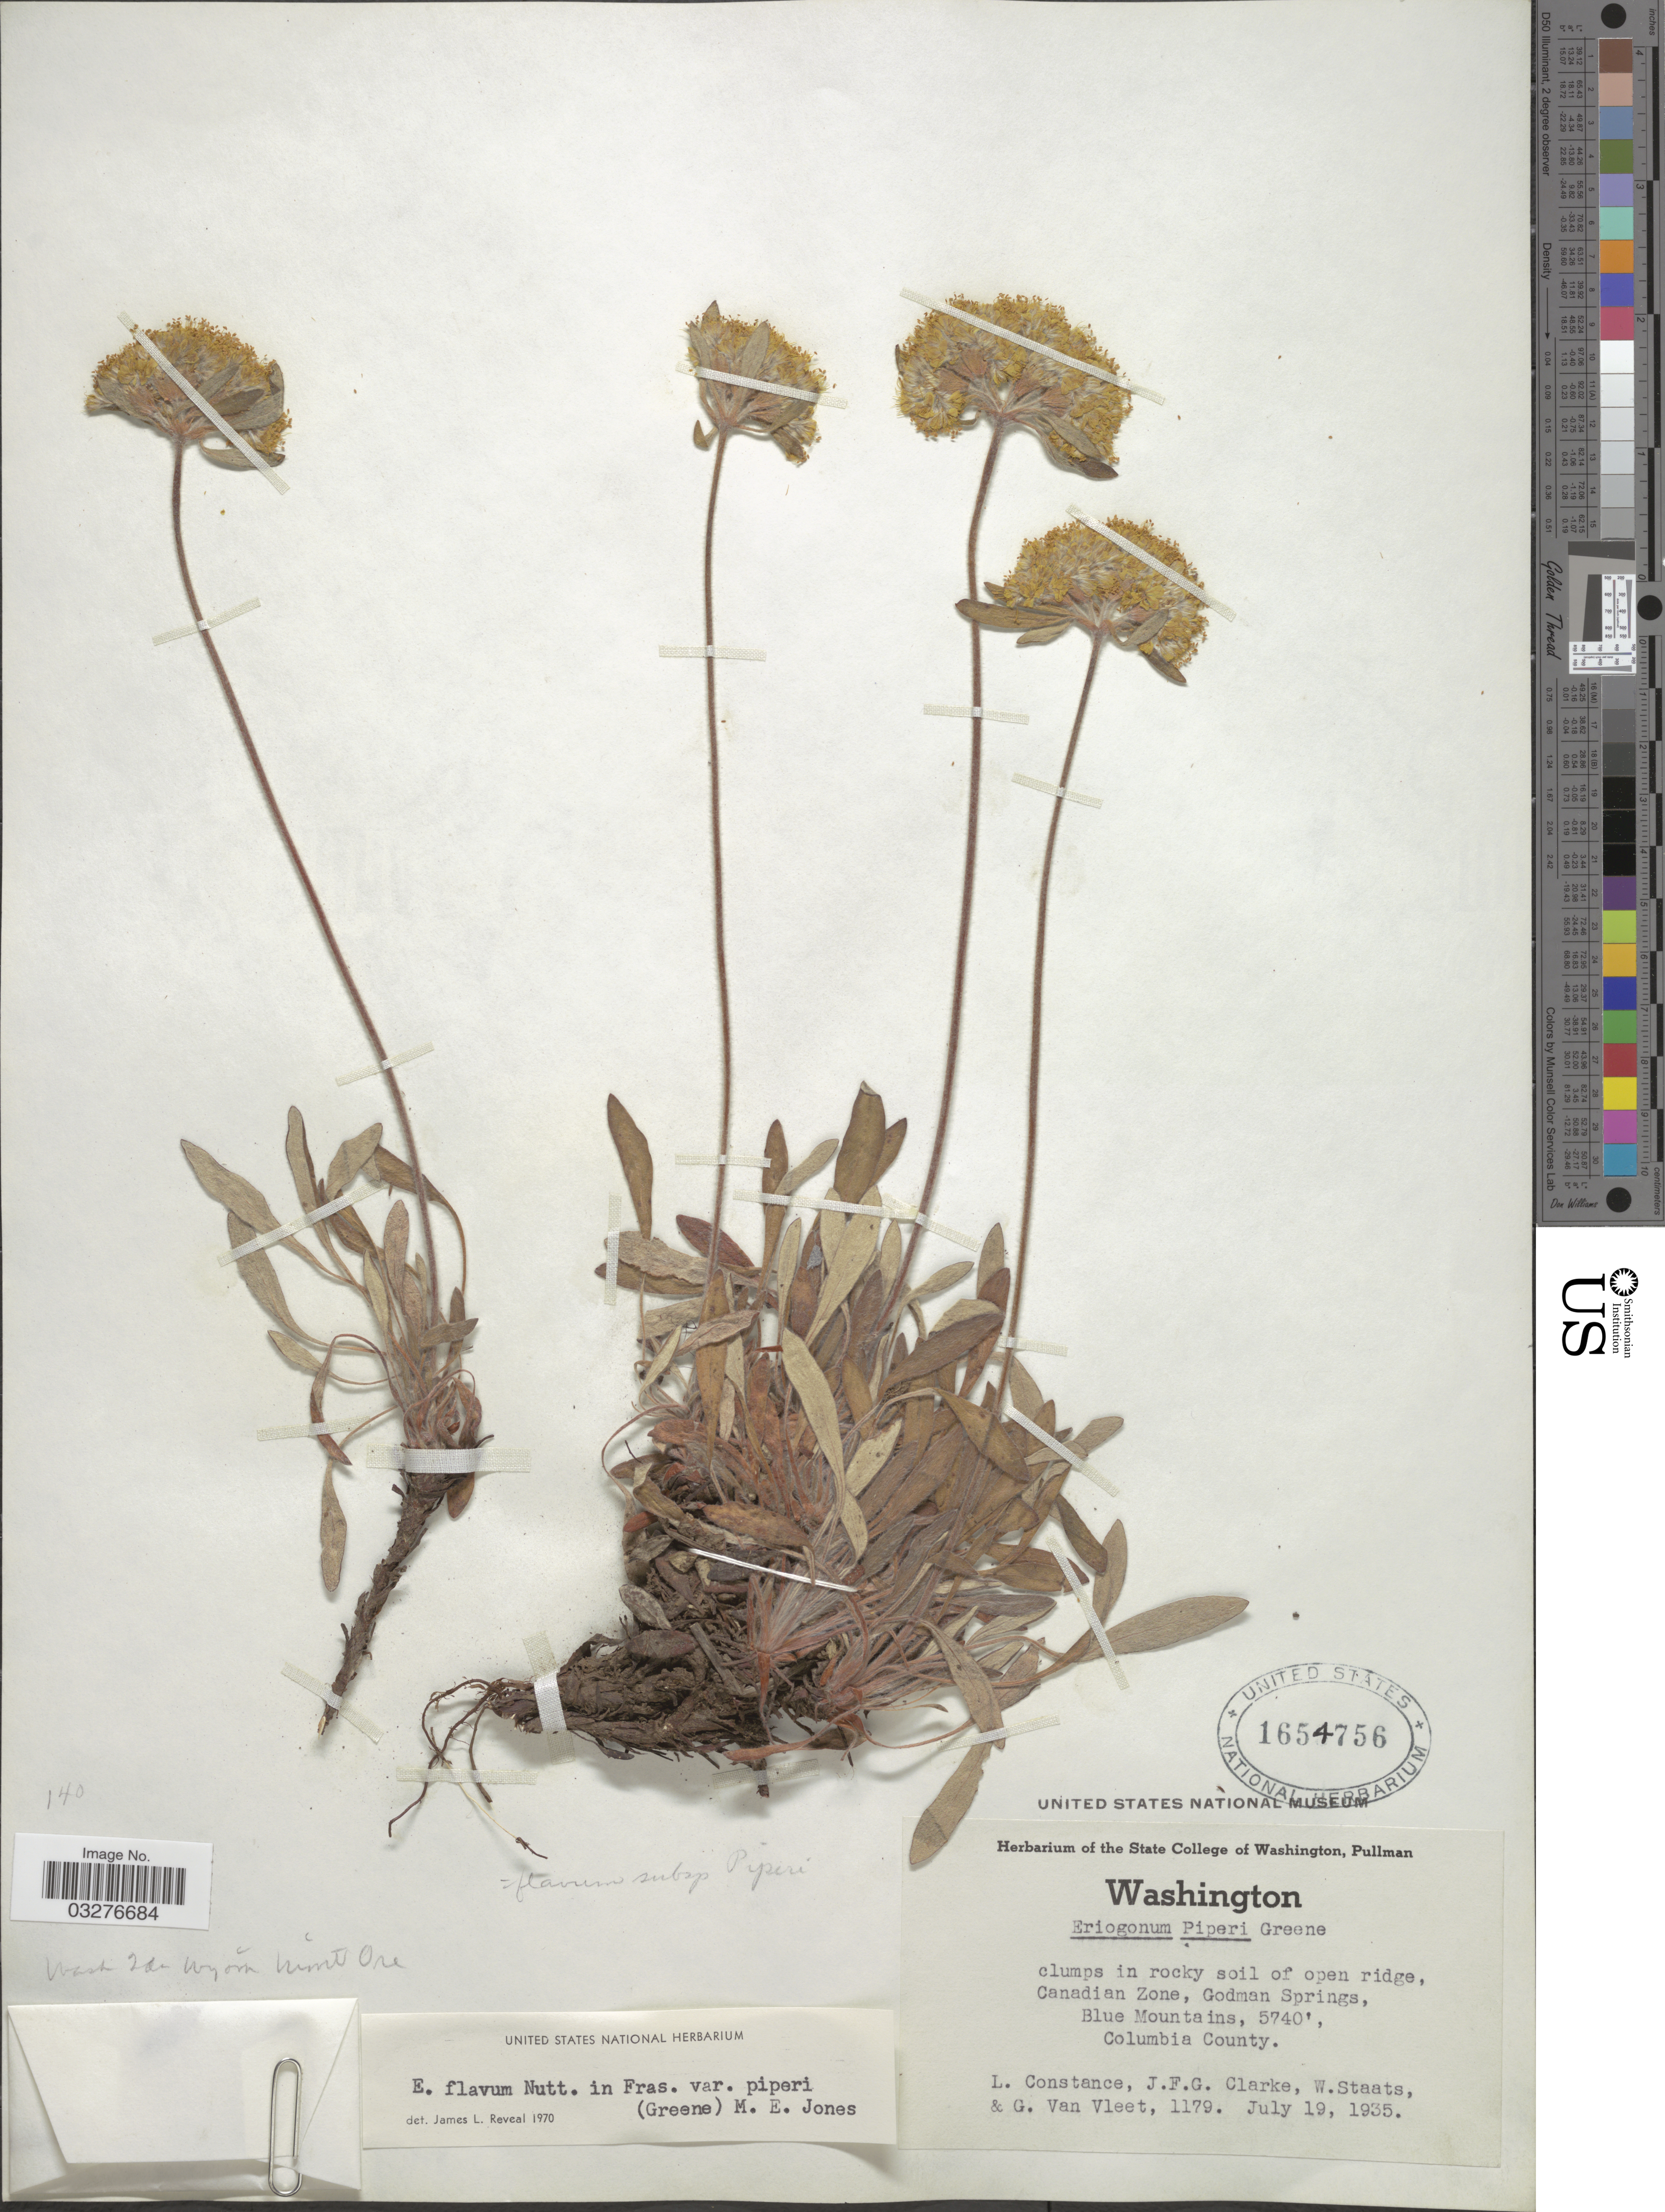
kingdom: Plantae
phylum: Tracheophyta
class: Magnoliopsida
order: Caryophyllales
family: Polygonaceae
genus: Eriogonum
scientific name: Eriogonum flavum var. piperi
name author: M.E. Jones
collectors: L. Constance, J. F. Clarke, W. Staats & G. Van Vleet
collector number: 1179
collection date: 1935-07-19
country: United States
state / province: Washington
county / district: Columbia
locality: Canadian Zone, Godman Springs, Blue Mountains, Columbia County.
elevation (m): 1750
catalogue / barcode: US 1654756